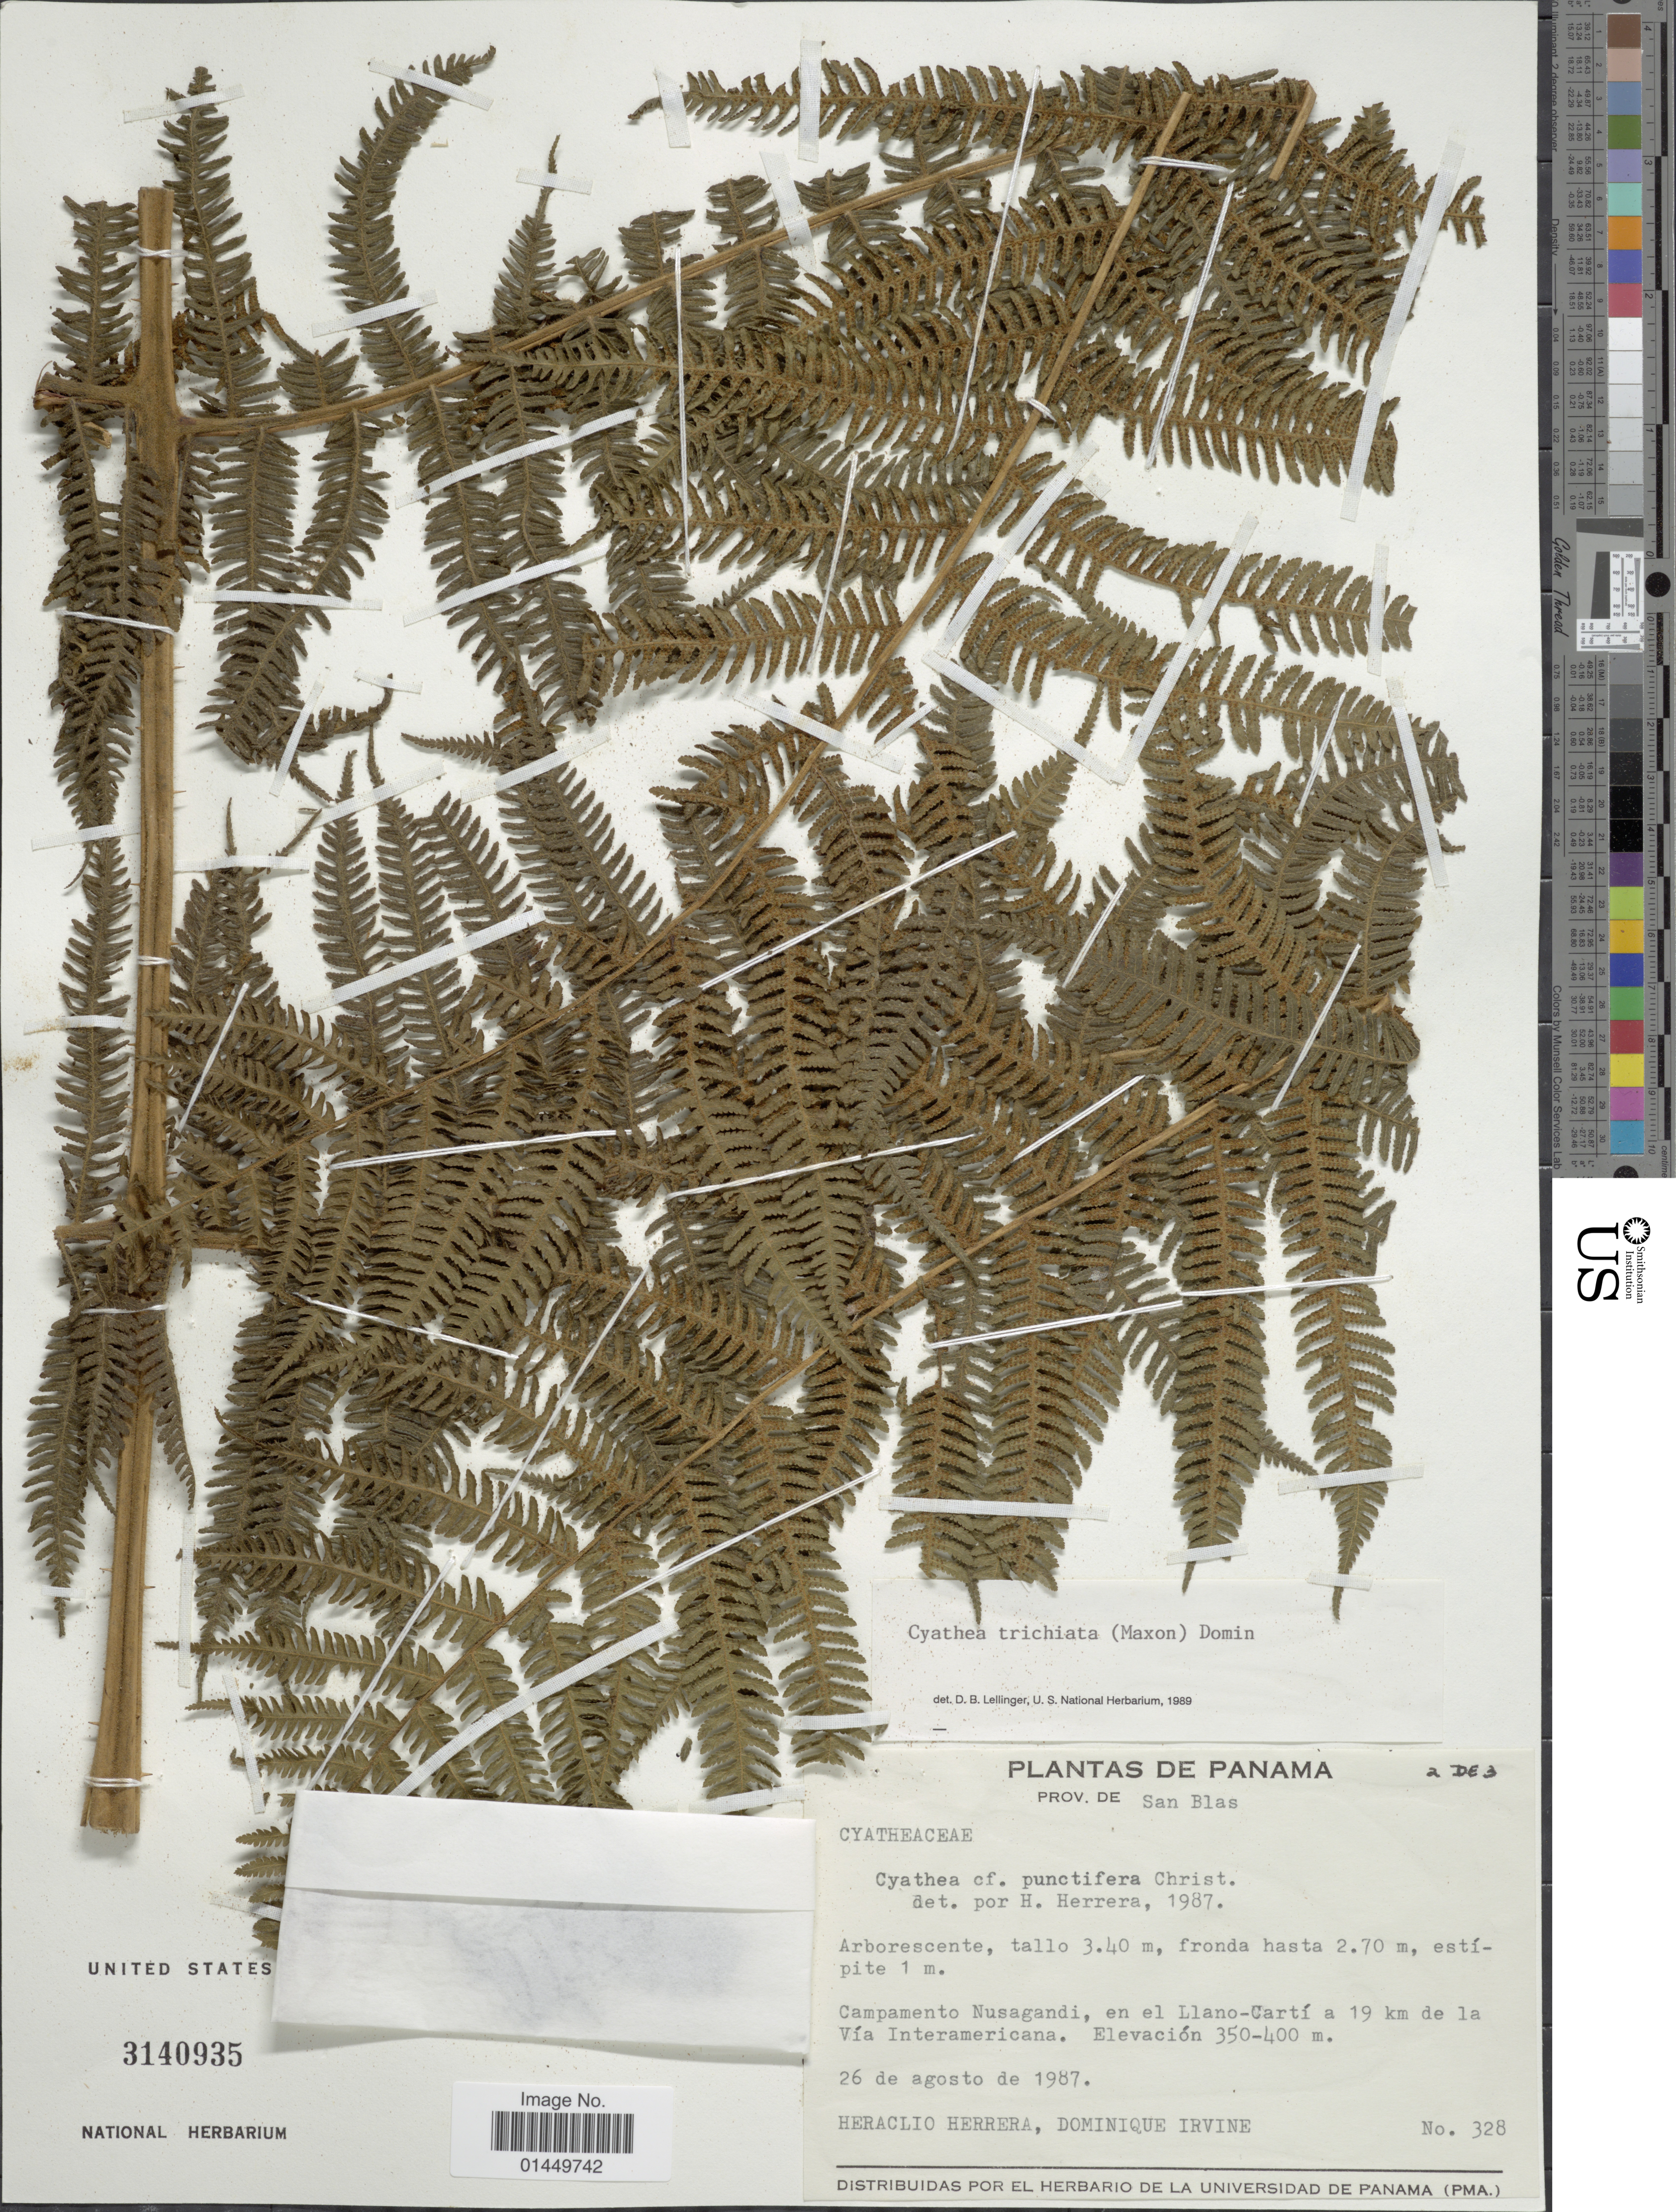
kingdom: Plantae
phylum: Tracheophyta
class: Polypodiopsida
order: Cyatheales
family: Cyatheaceae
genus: Cyathea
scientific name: Cyathea trichiata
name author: (Maxon) Domin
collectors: H. Herrera & D. Irvine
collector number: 328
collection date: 1987-08-26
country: Panama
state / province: Kuna Yala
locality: Prov. de San Blas, Campamento Nusagandi, en el Llano-Carti, a 19 km de la Via Interamericana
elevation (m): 350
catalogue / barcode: US 3140935